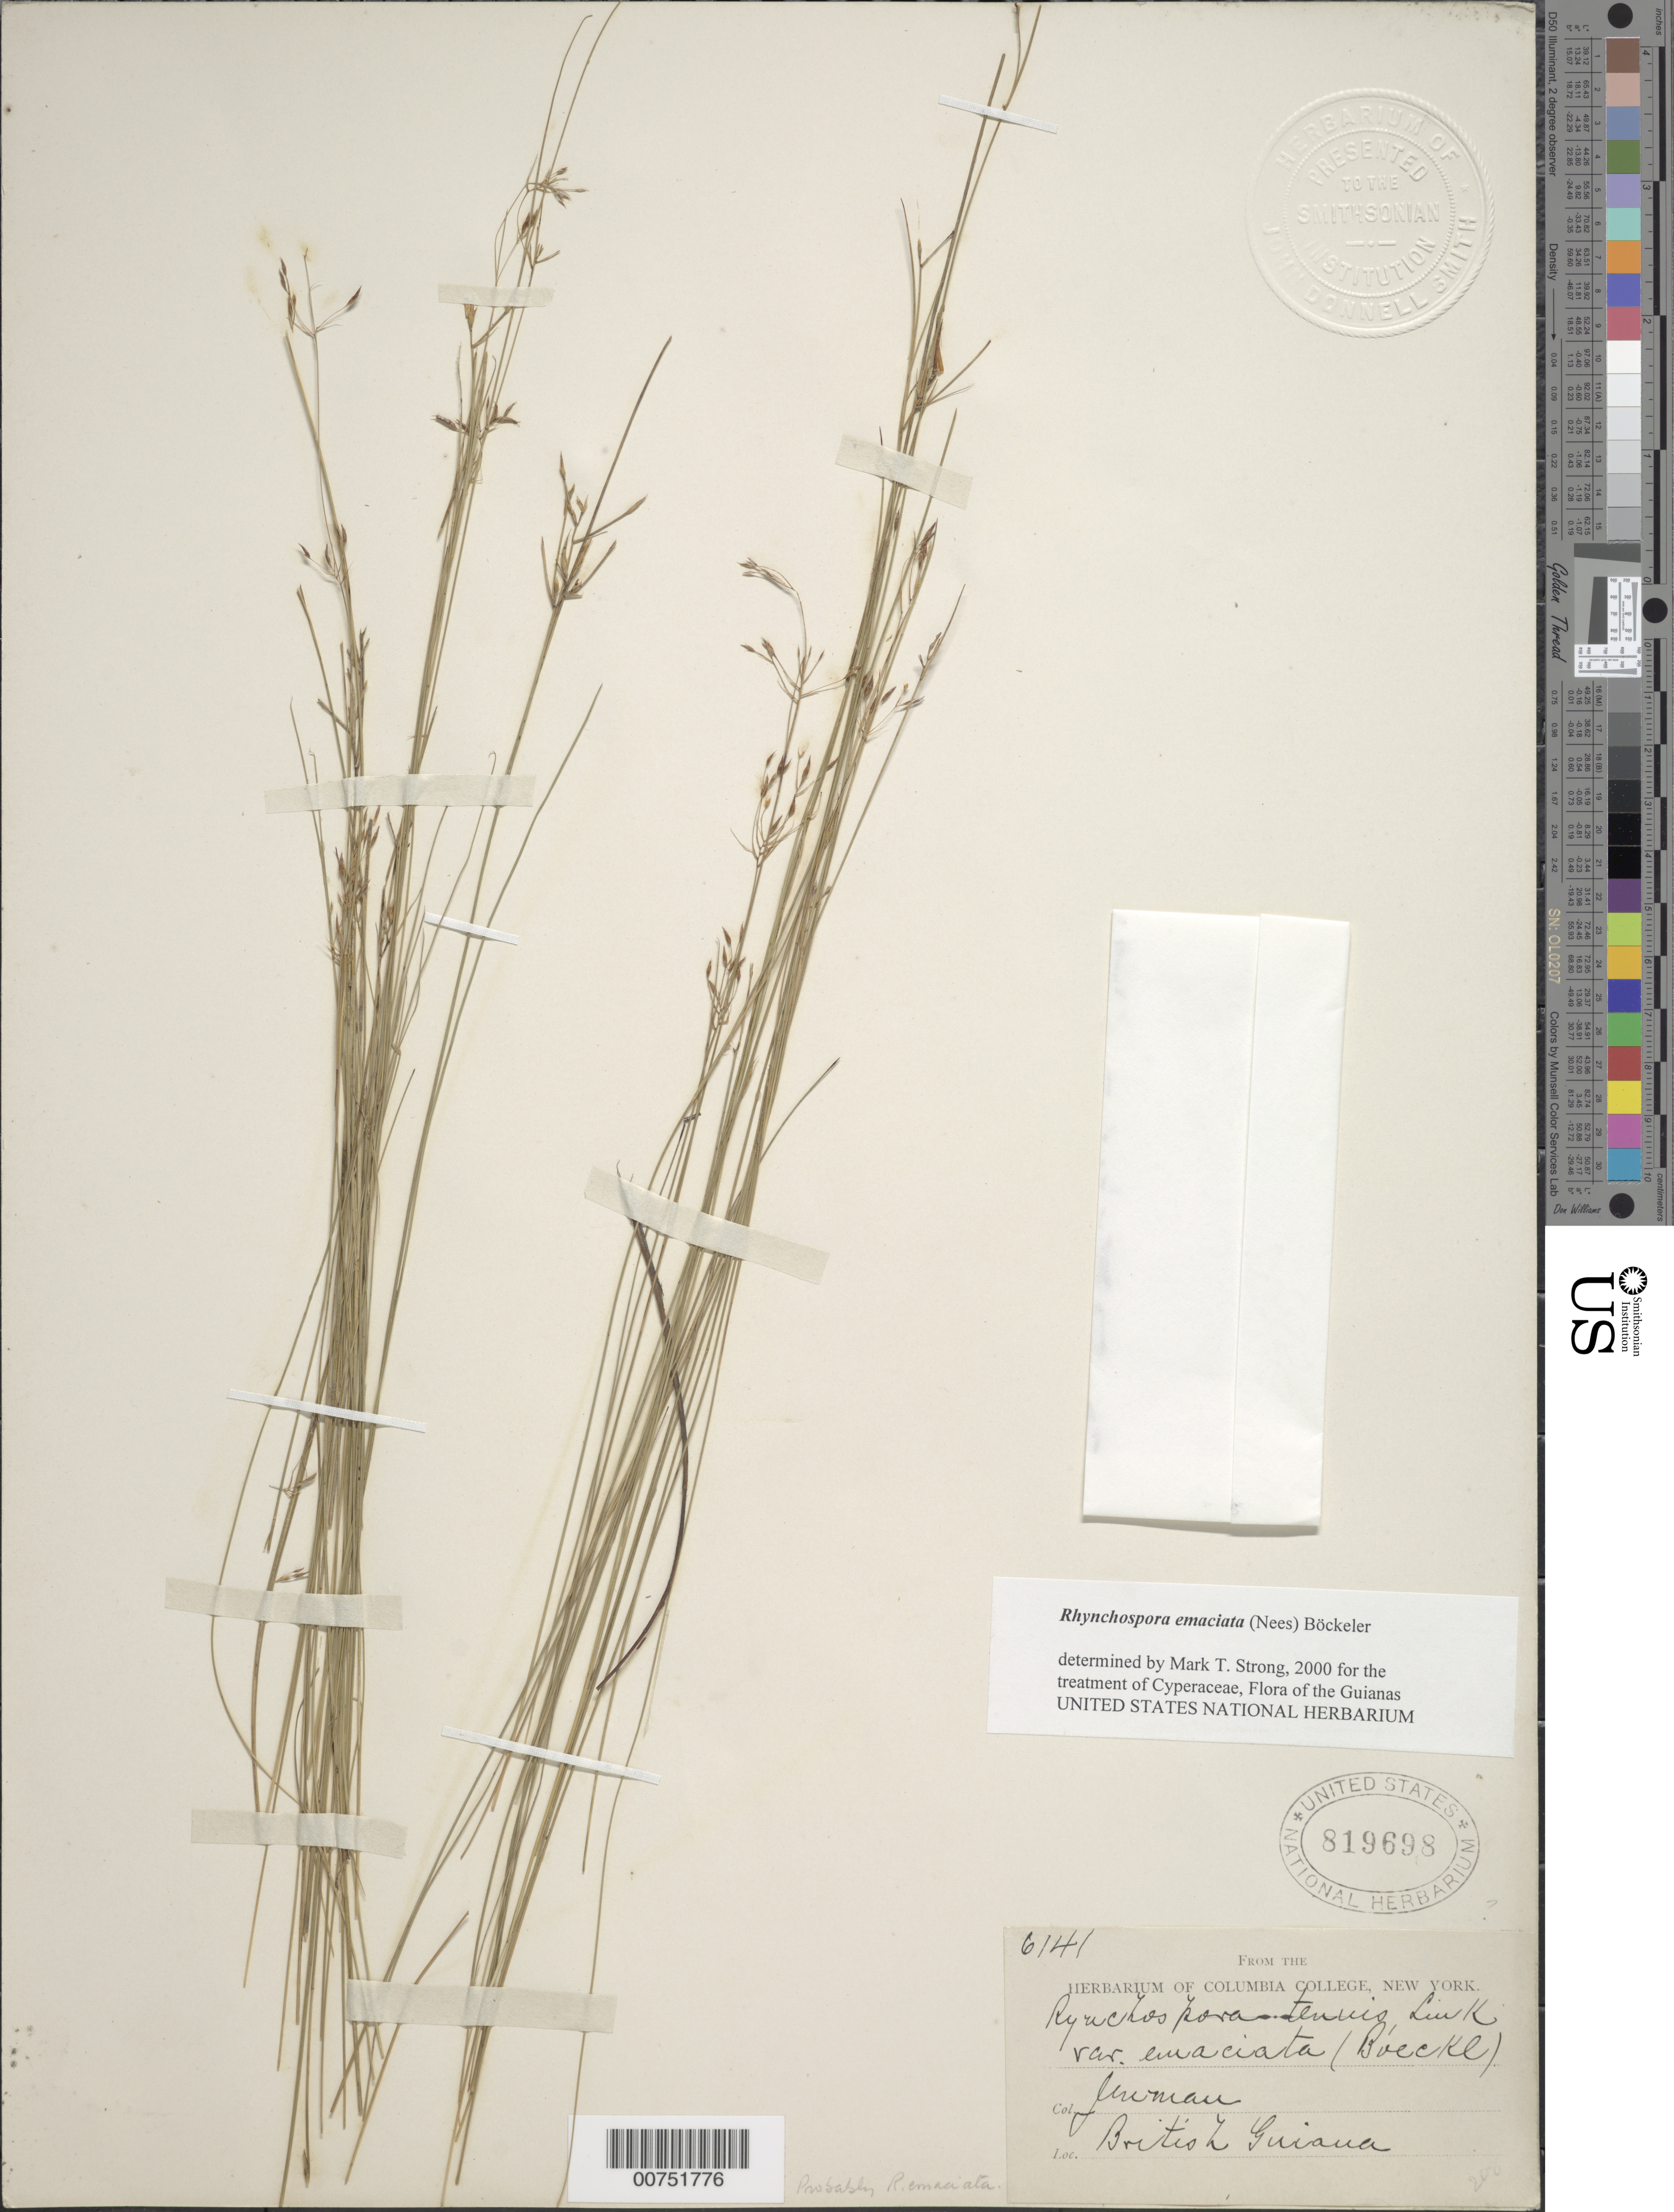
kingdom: Plantae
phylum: Tracheophyta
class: Liliopsida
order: Poales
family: Cyperaceae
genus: Rhynchospora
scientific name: Rhynchospora emaciata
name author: (Nees) Boeckeler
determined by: Strong, M. T., (US), Smithsonian Institution - National Museum of Natural History (UNITED STATES)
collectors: G. S. Jenman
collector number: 6141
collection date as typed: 1889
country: Guyana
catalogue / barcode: US 819698